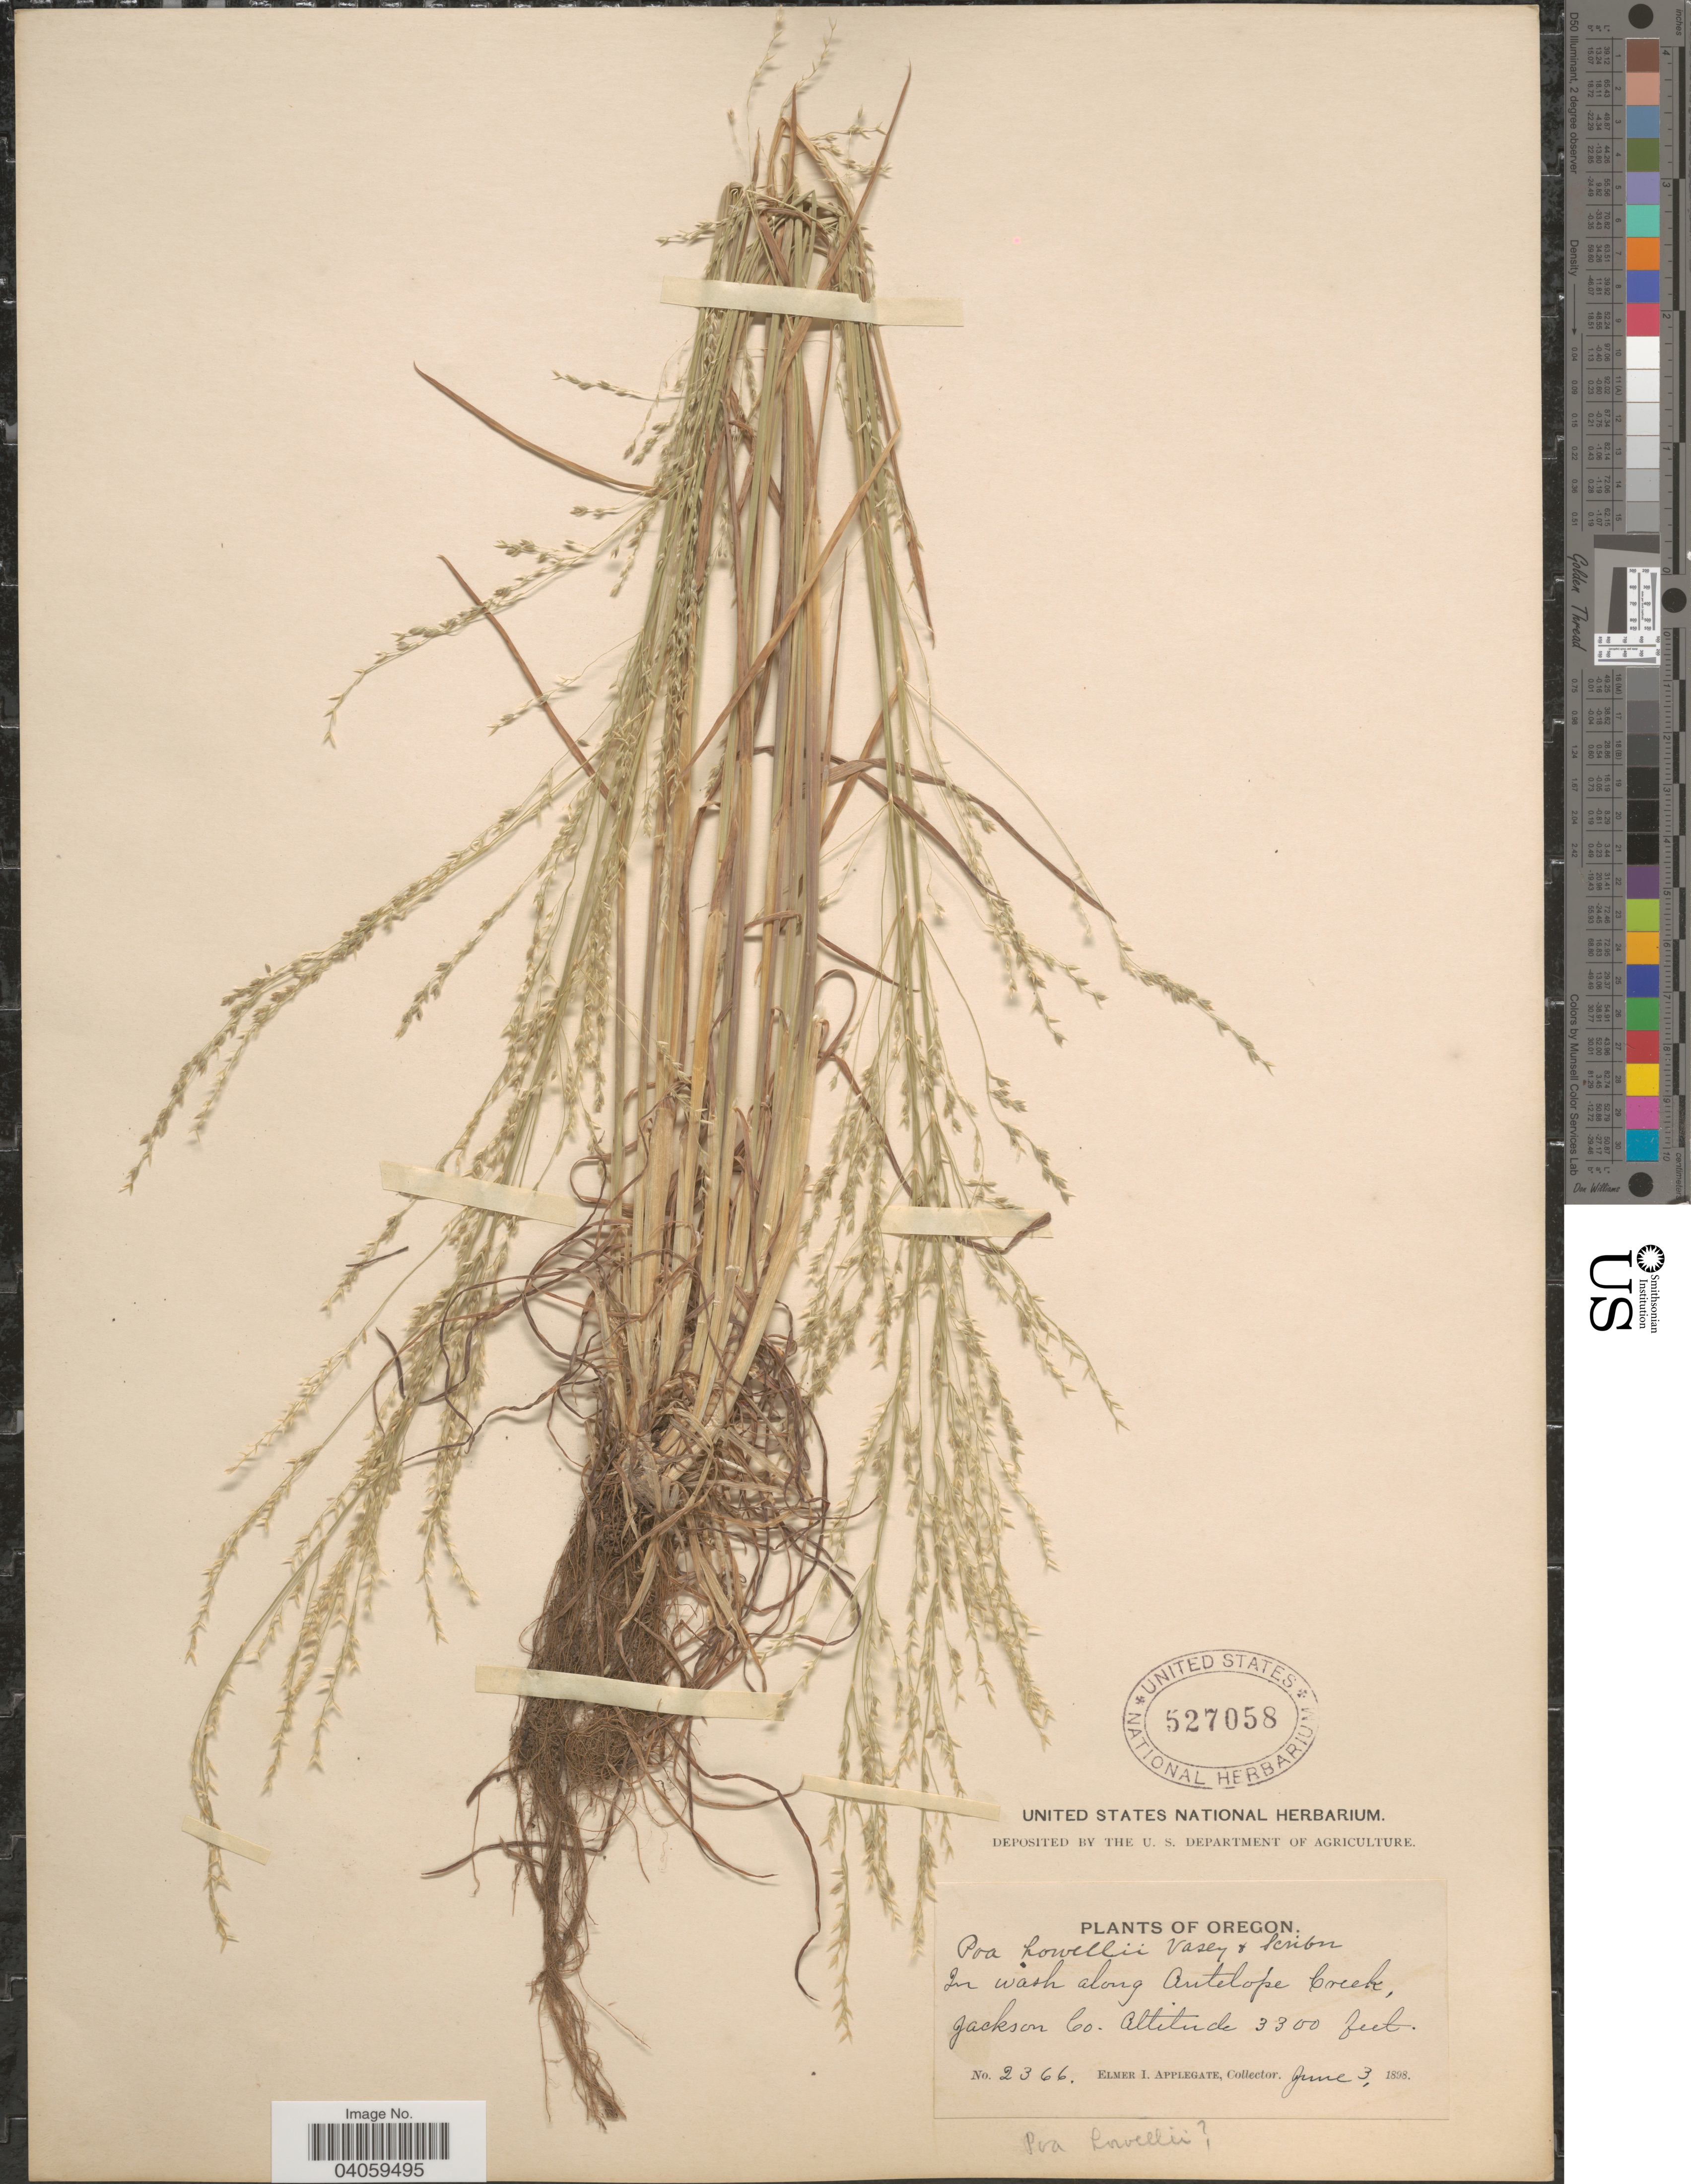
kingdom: Plantae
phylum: Tracheophyta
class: Liliopsida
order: Poales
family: Poaceae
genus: Poa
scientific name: Poa howellii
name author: Vasey & Scribn.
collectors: E. I. Applegate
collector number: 2366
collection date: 1898-06-03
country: United States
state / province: Oregon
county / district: Jackson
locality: In wash along Antelope Creek, Jackson Co.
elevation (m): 1006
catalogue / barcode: US 527058